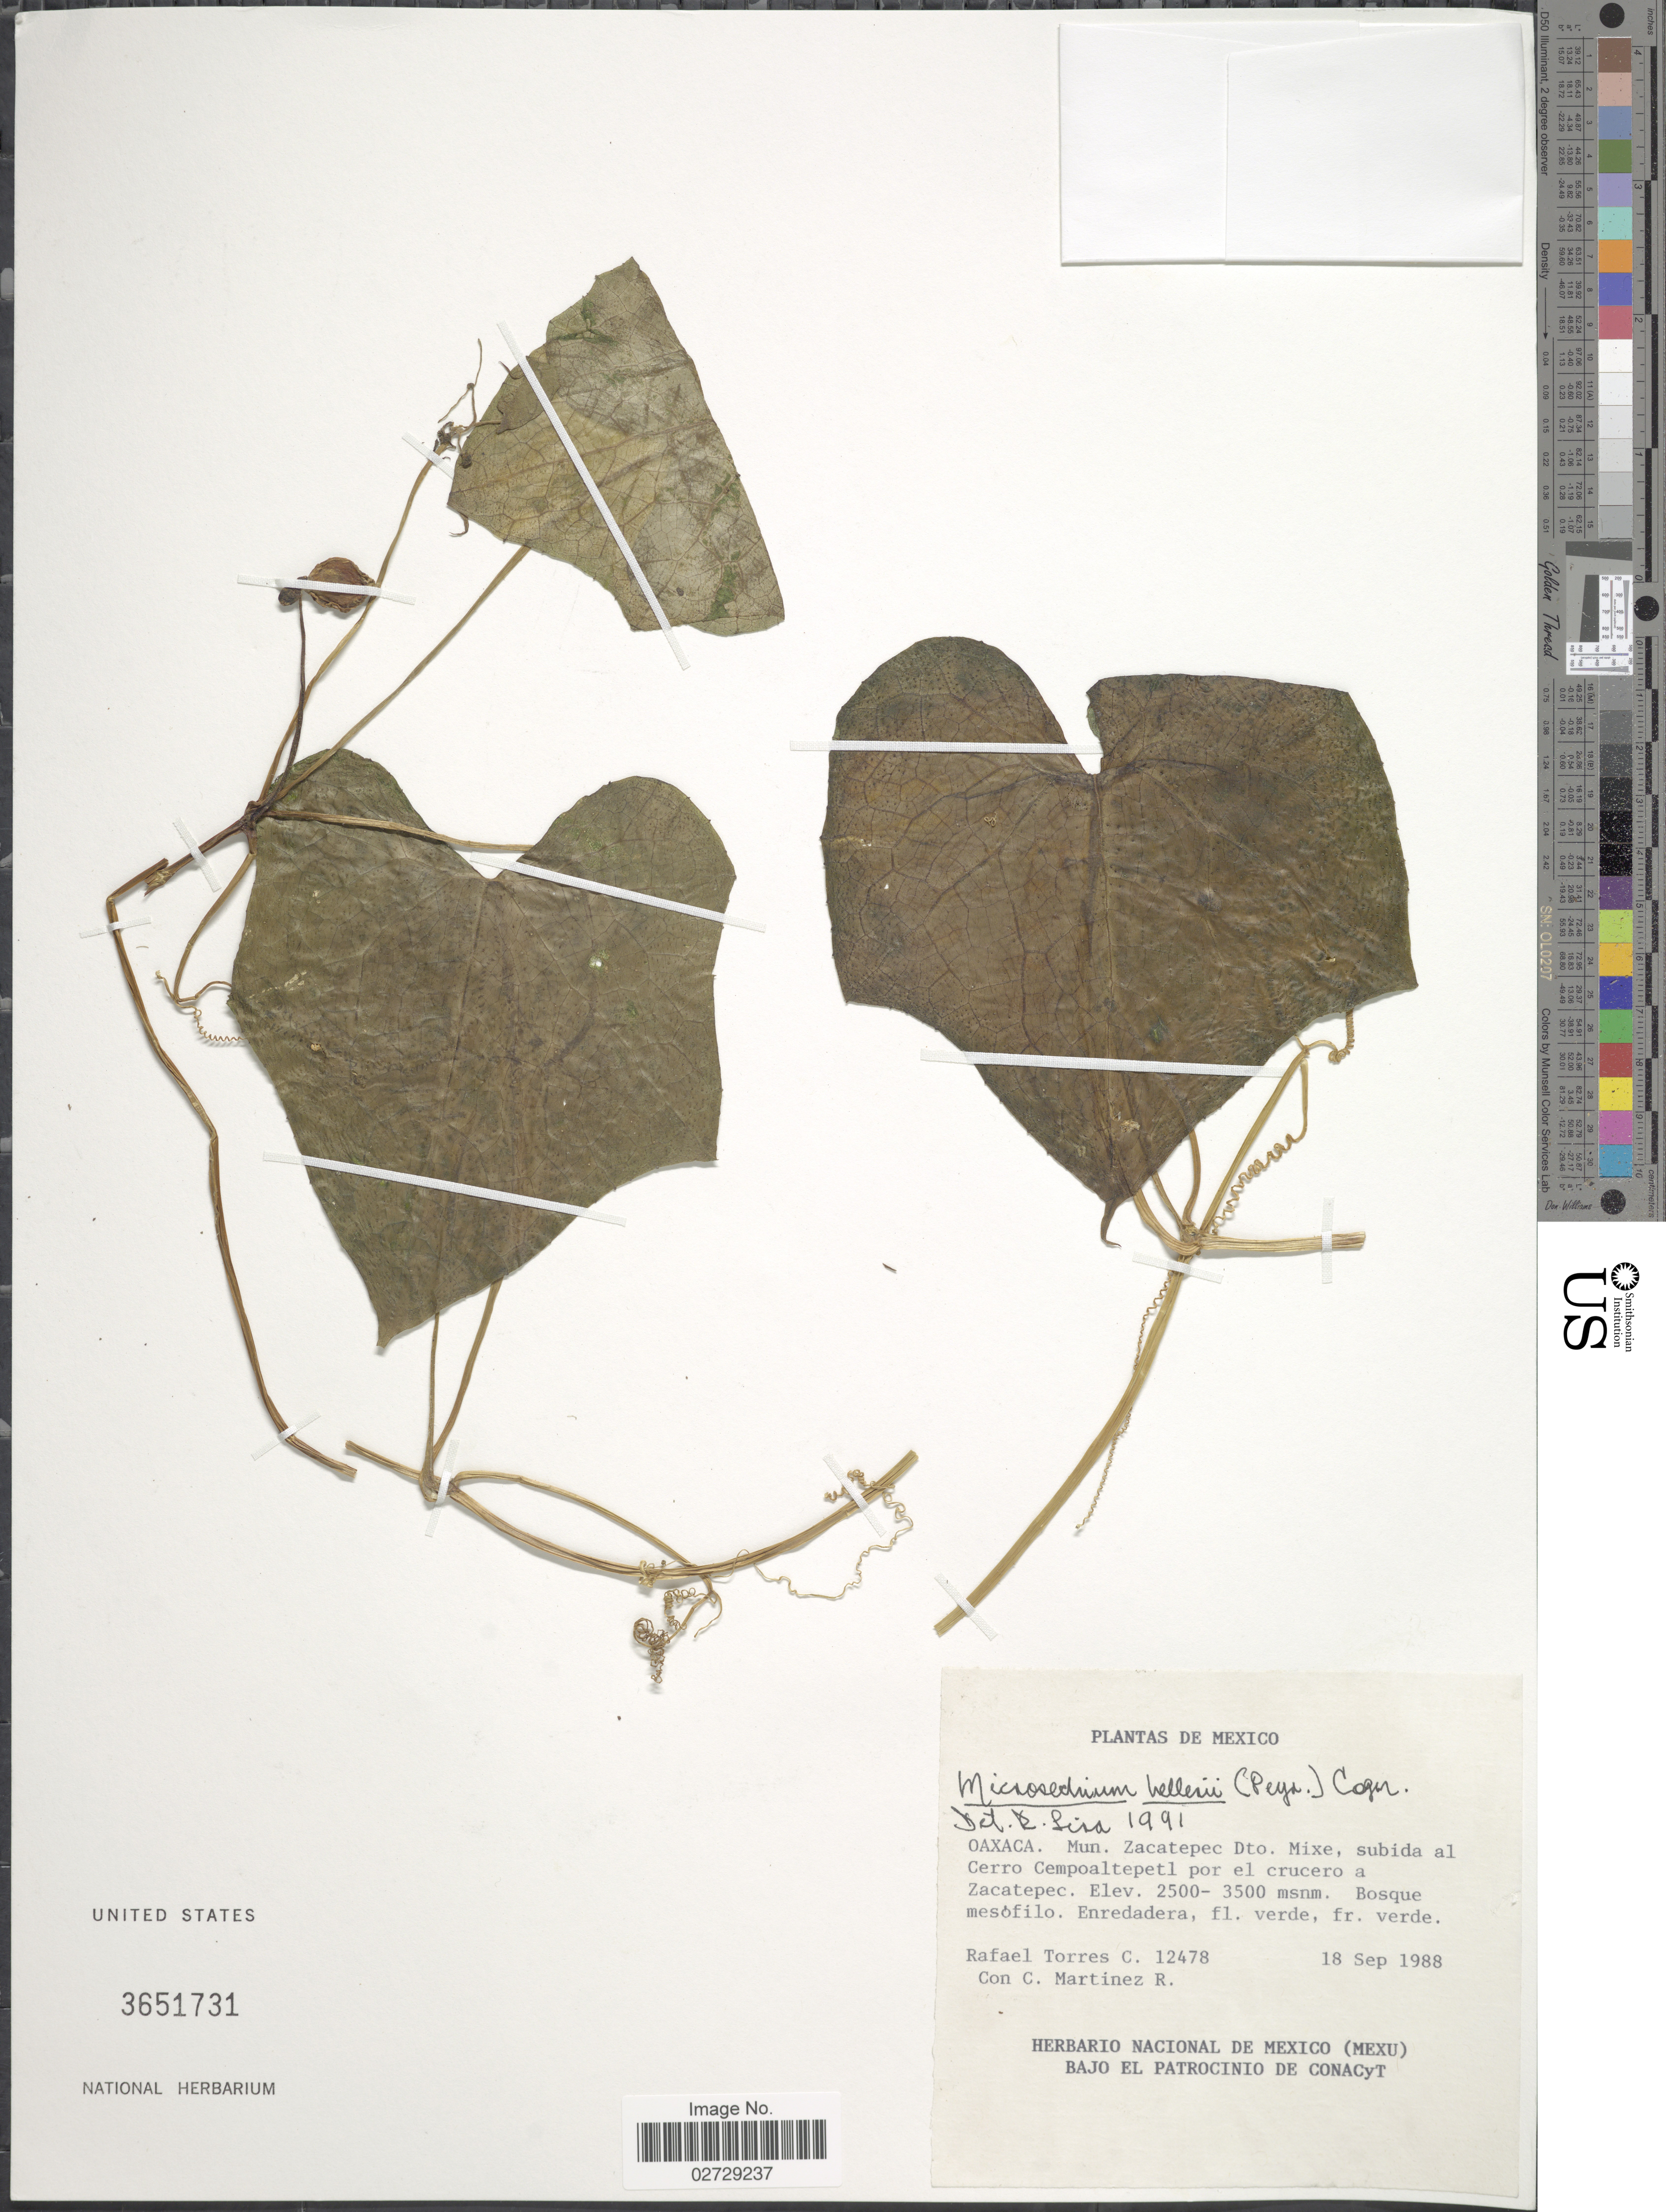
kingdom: Plantae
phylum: Tracheophyta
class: Magnoliopsida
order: Cucurbitales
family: Cucurbitaceae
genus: Microsechium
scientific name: Microsechium helleri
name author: (Peyr.) Cogn.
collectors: R. Torres C. & C. Martínez R.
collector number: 12478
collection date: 1988-09-18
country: Mexico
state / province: Oaxaca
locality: Mun. Zacatepec, Dto. Mixe, subida al Cerro Cempoaltepetl por el crucero a Zacatepec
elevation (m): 2500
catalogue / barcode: US 3651731